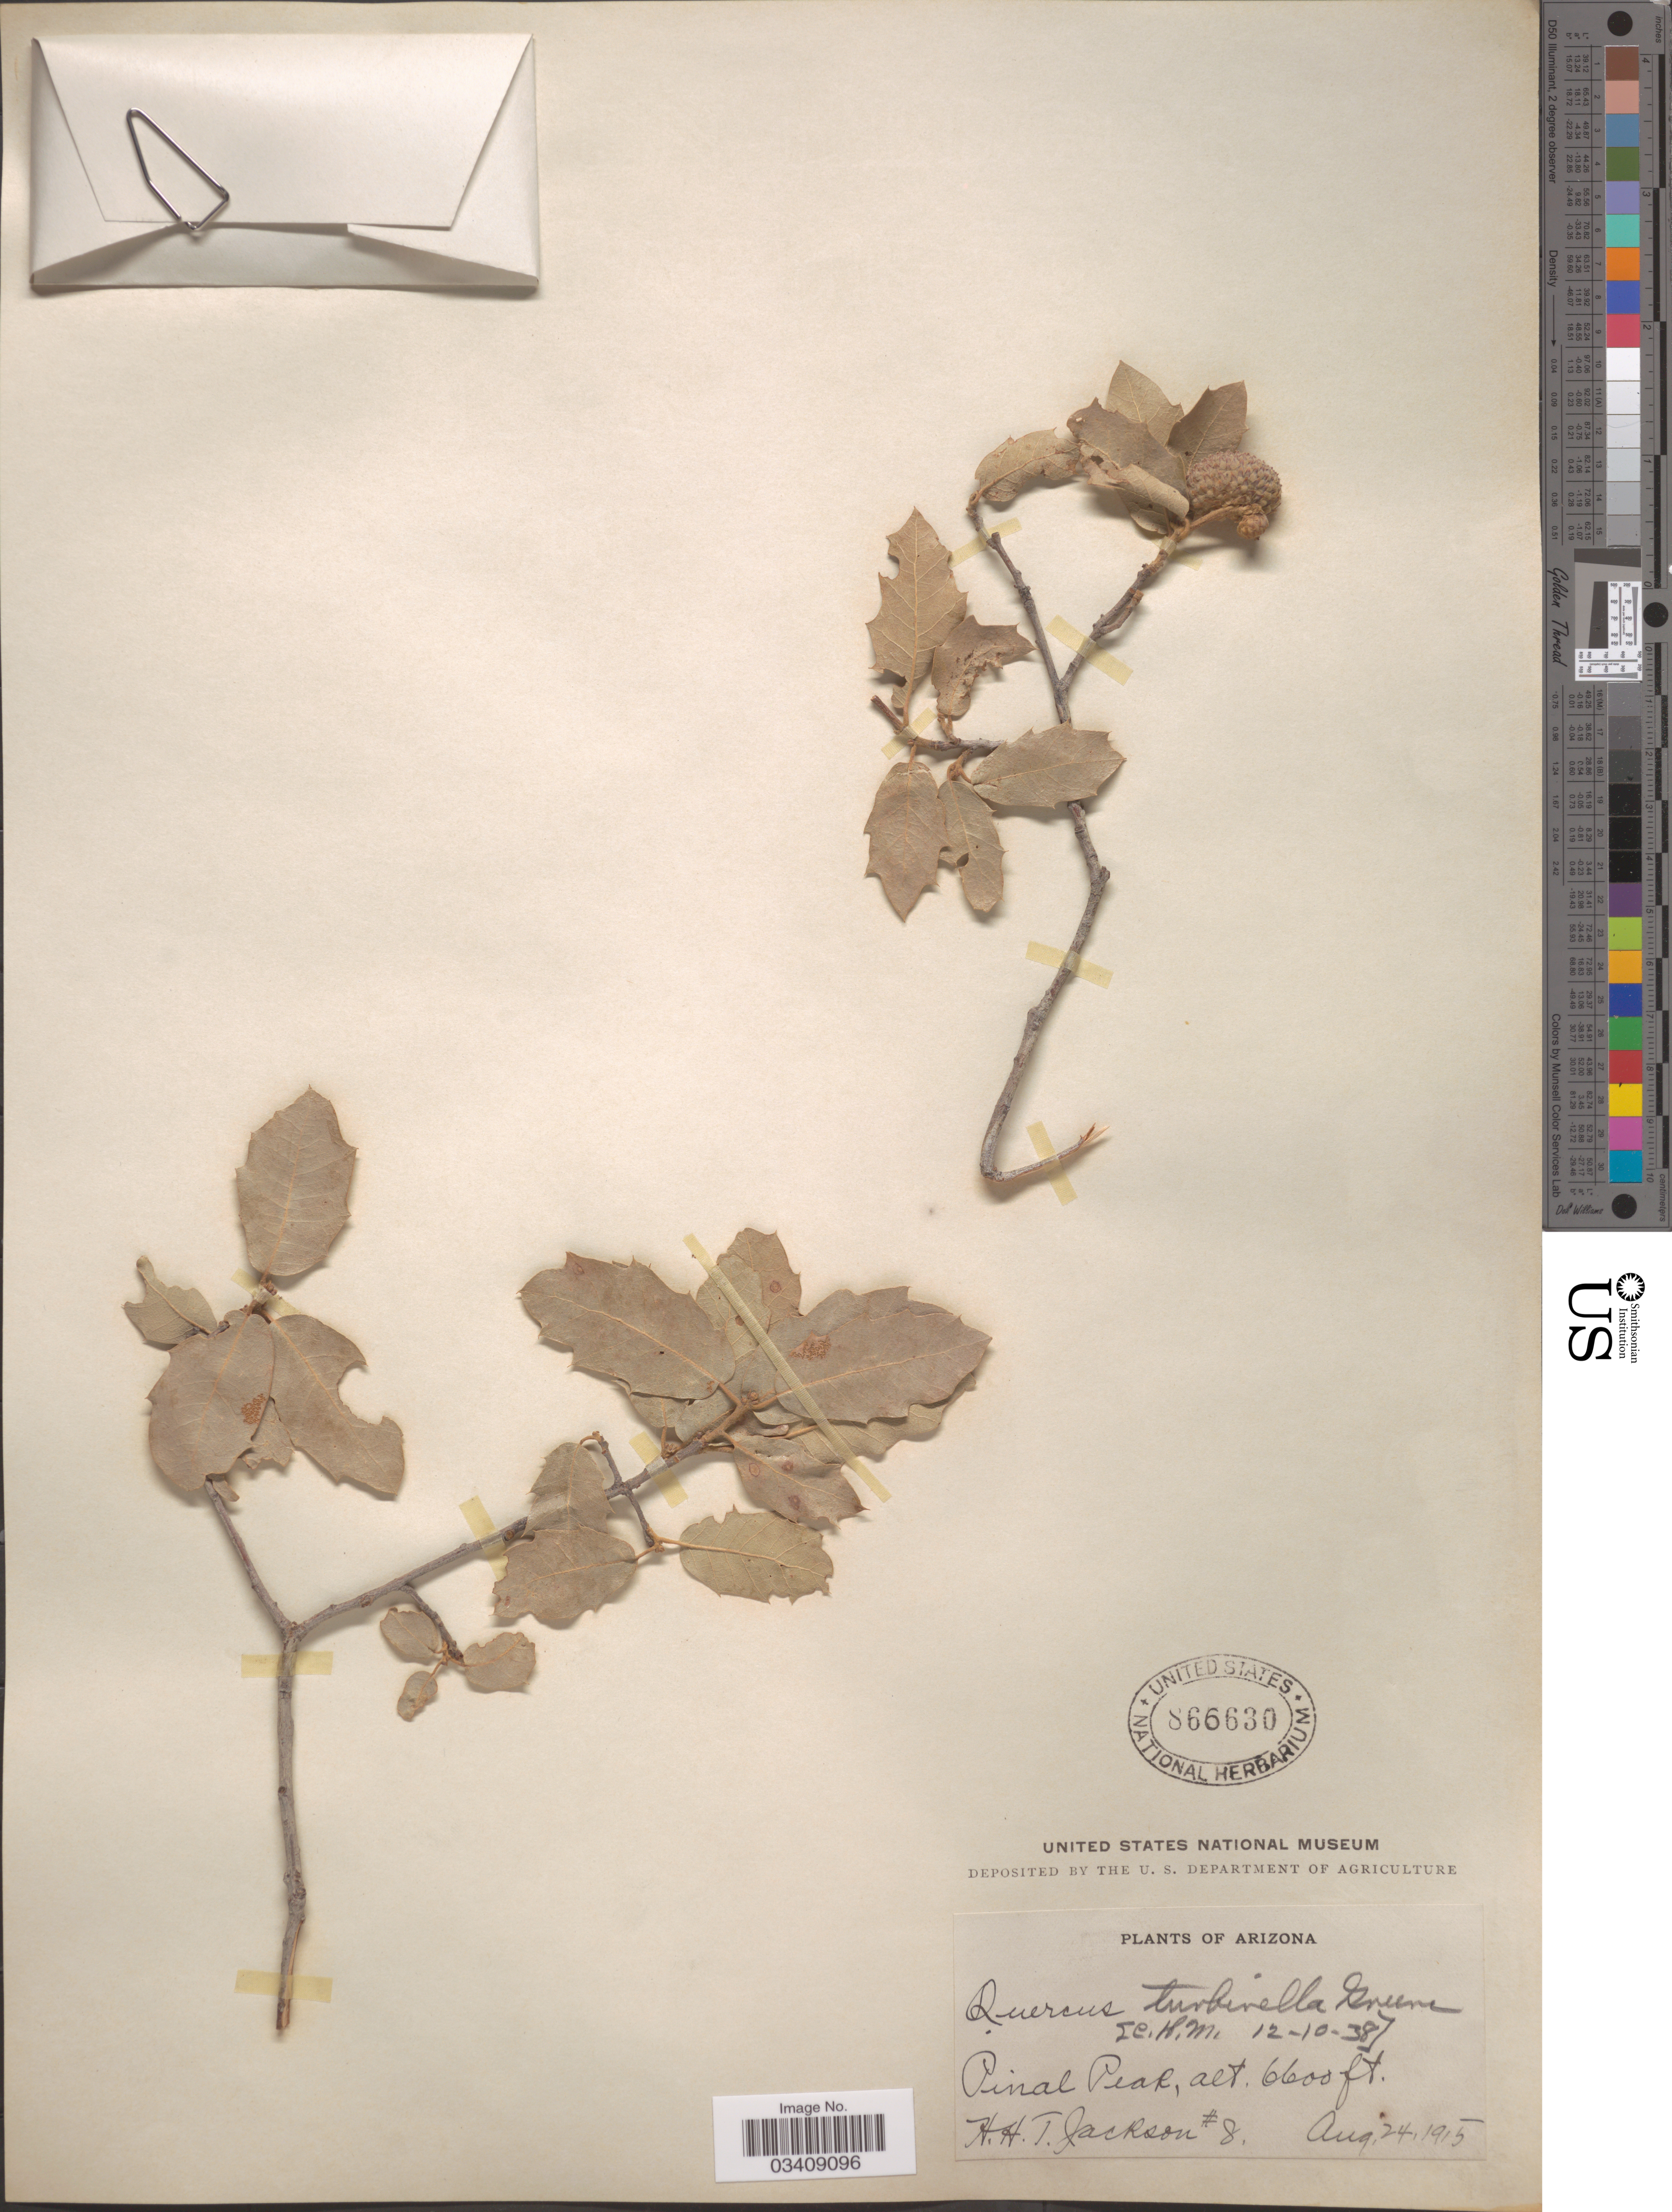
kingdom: Plantae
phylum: Tracheophyta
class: Magnoliopsida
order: Fagales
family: Fagaceae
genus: Quercus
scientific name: Quercus turbinella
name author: Greene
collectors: H. Jackson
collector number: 8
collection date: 1915-08-24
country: United States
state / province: Arizona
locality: Pinal Peak.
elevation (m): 2012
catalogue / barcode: US 866630